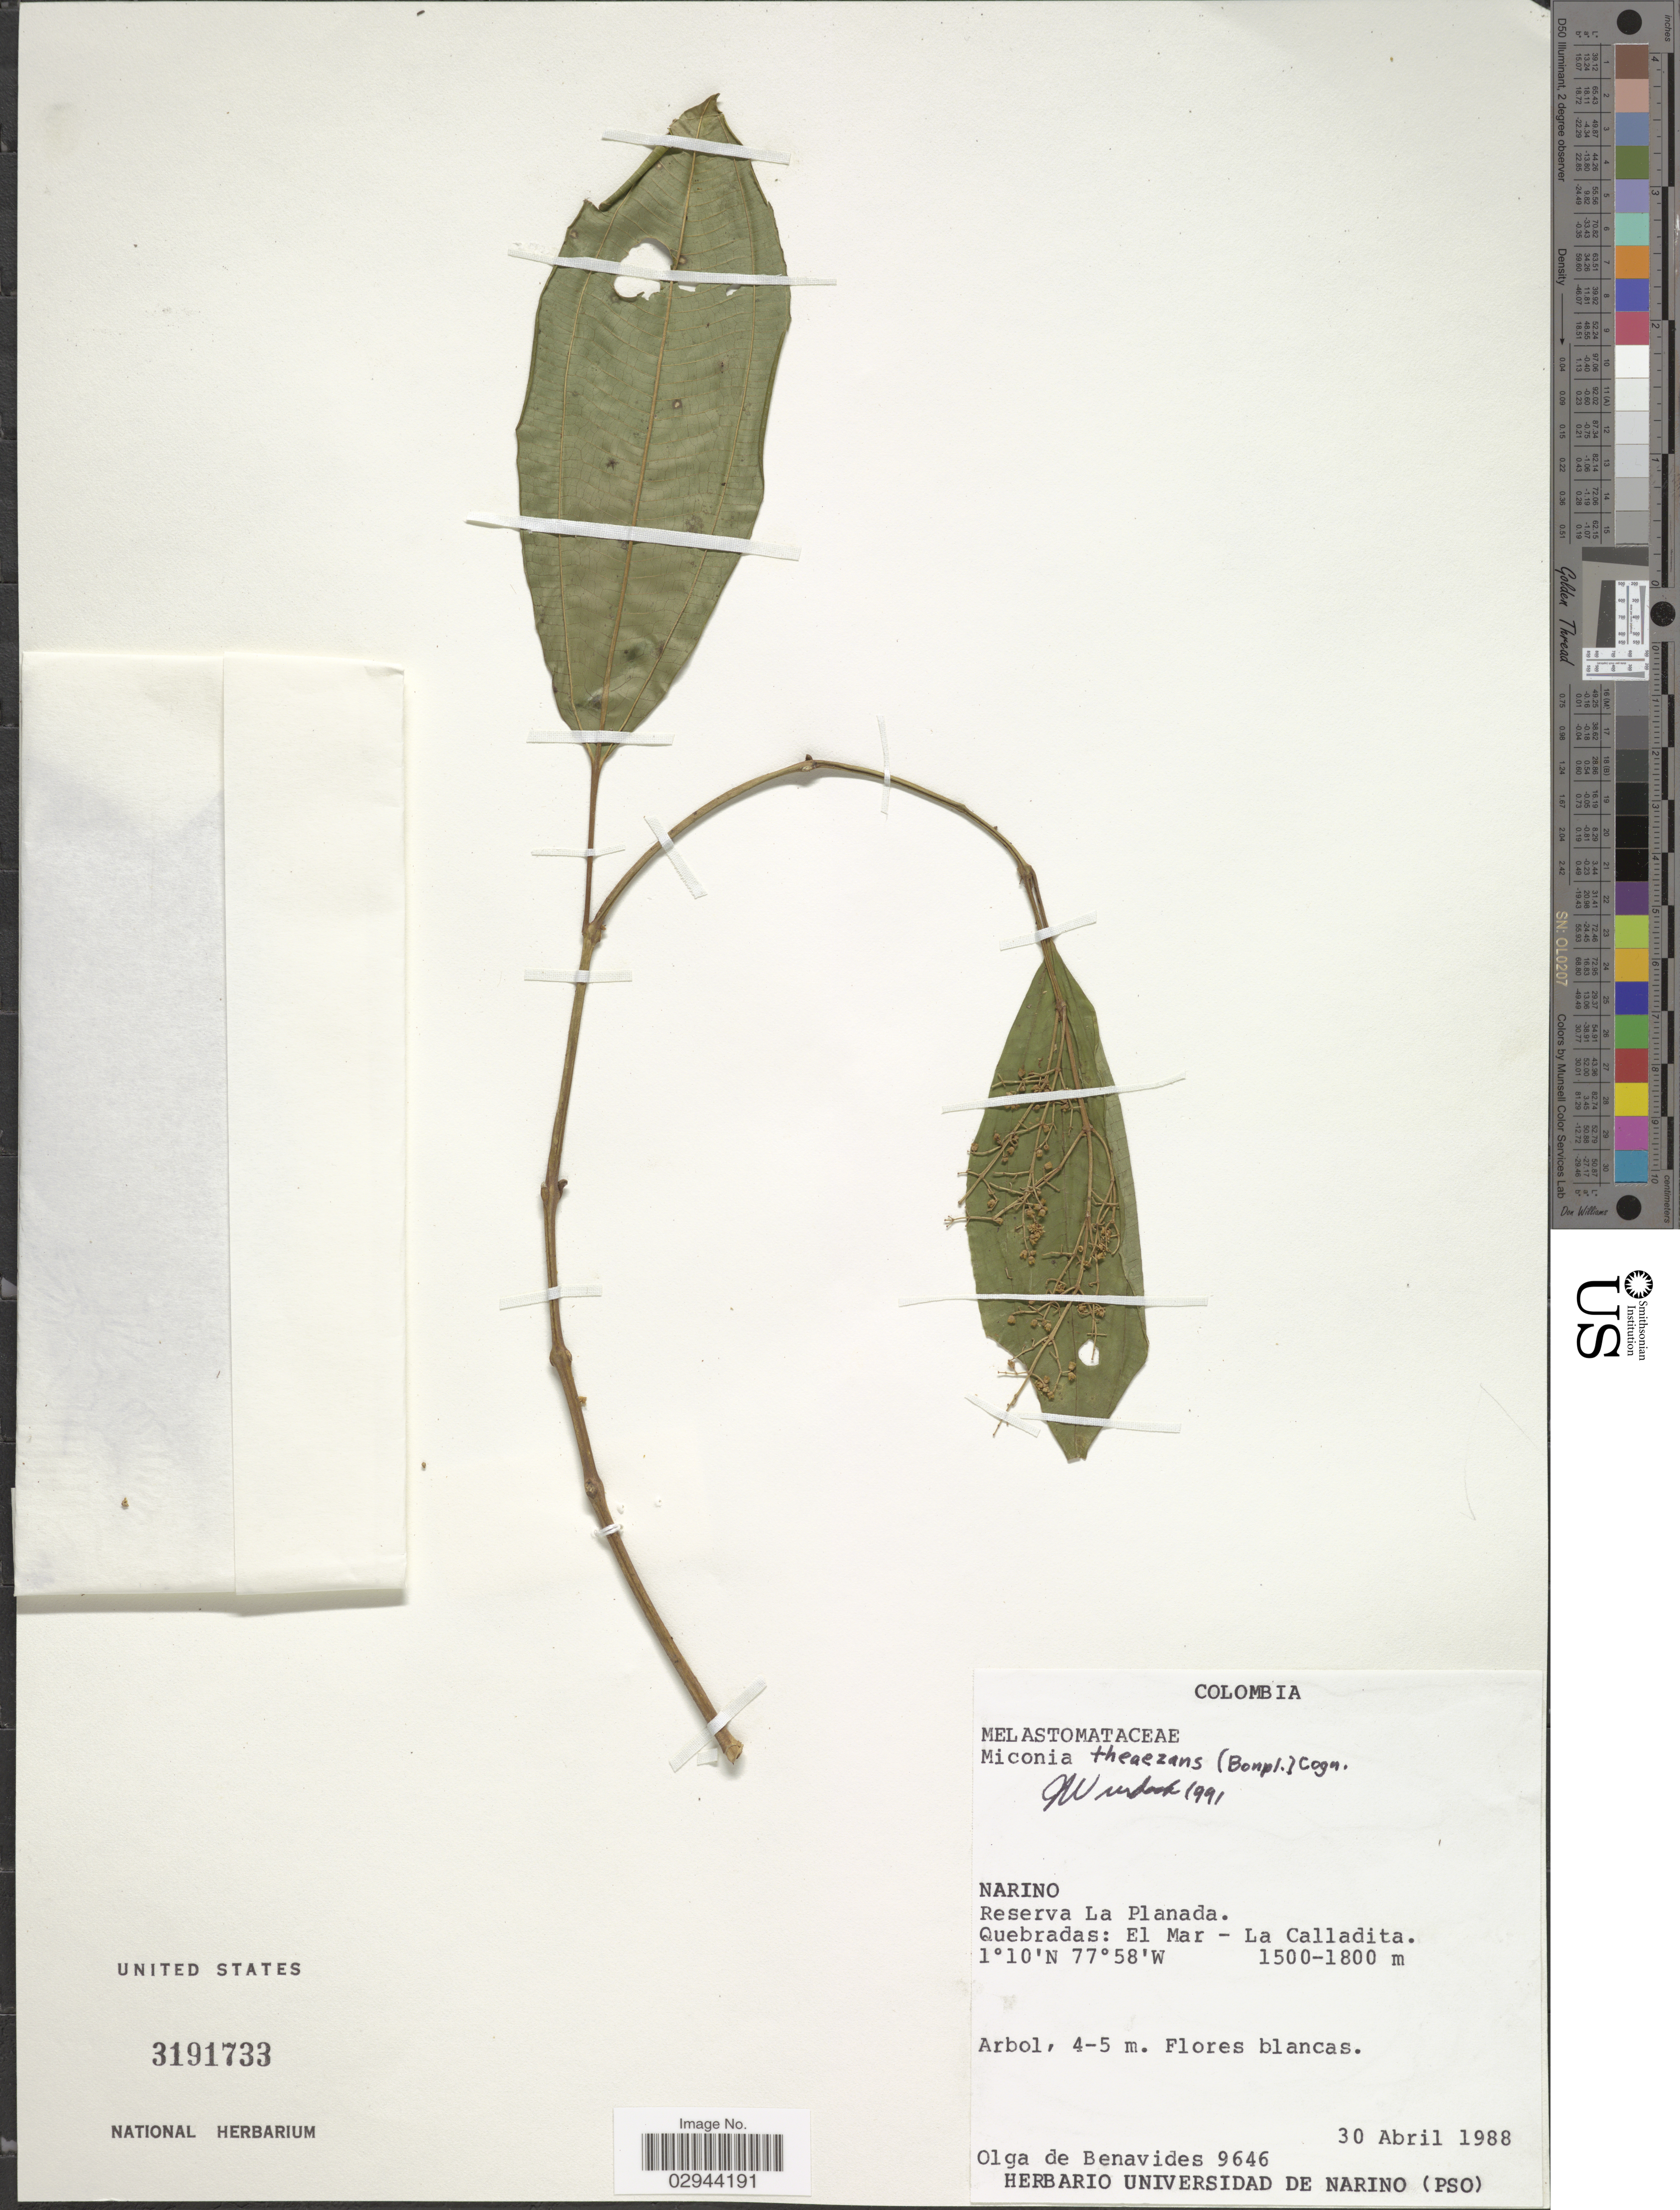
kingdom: Plantae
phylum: Tracheophyta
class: Magnoliopsida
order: Myrtales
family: Melastomataceae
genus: Miconia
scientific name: Miconia theizans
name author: (Bonpl.) Cogn.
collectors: Olga S. de Benavides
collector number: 9646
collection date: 1988-04-30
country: Colombia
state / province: Nariño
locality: Reserva La Planada, Quebradas, El Mar-La Calladita.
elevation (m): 1500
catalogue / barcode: US 3191733